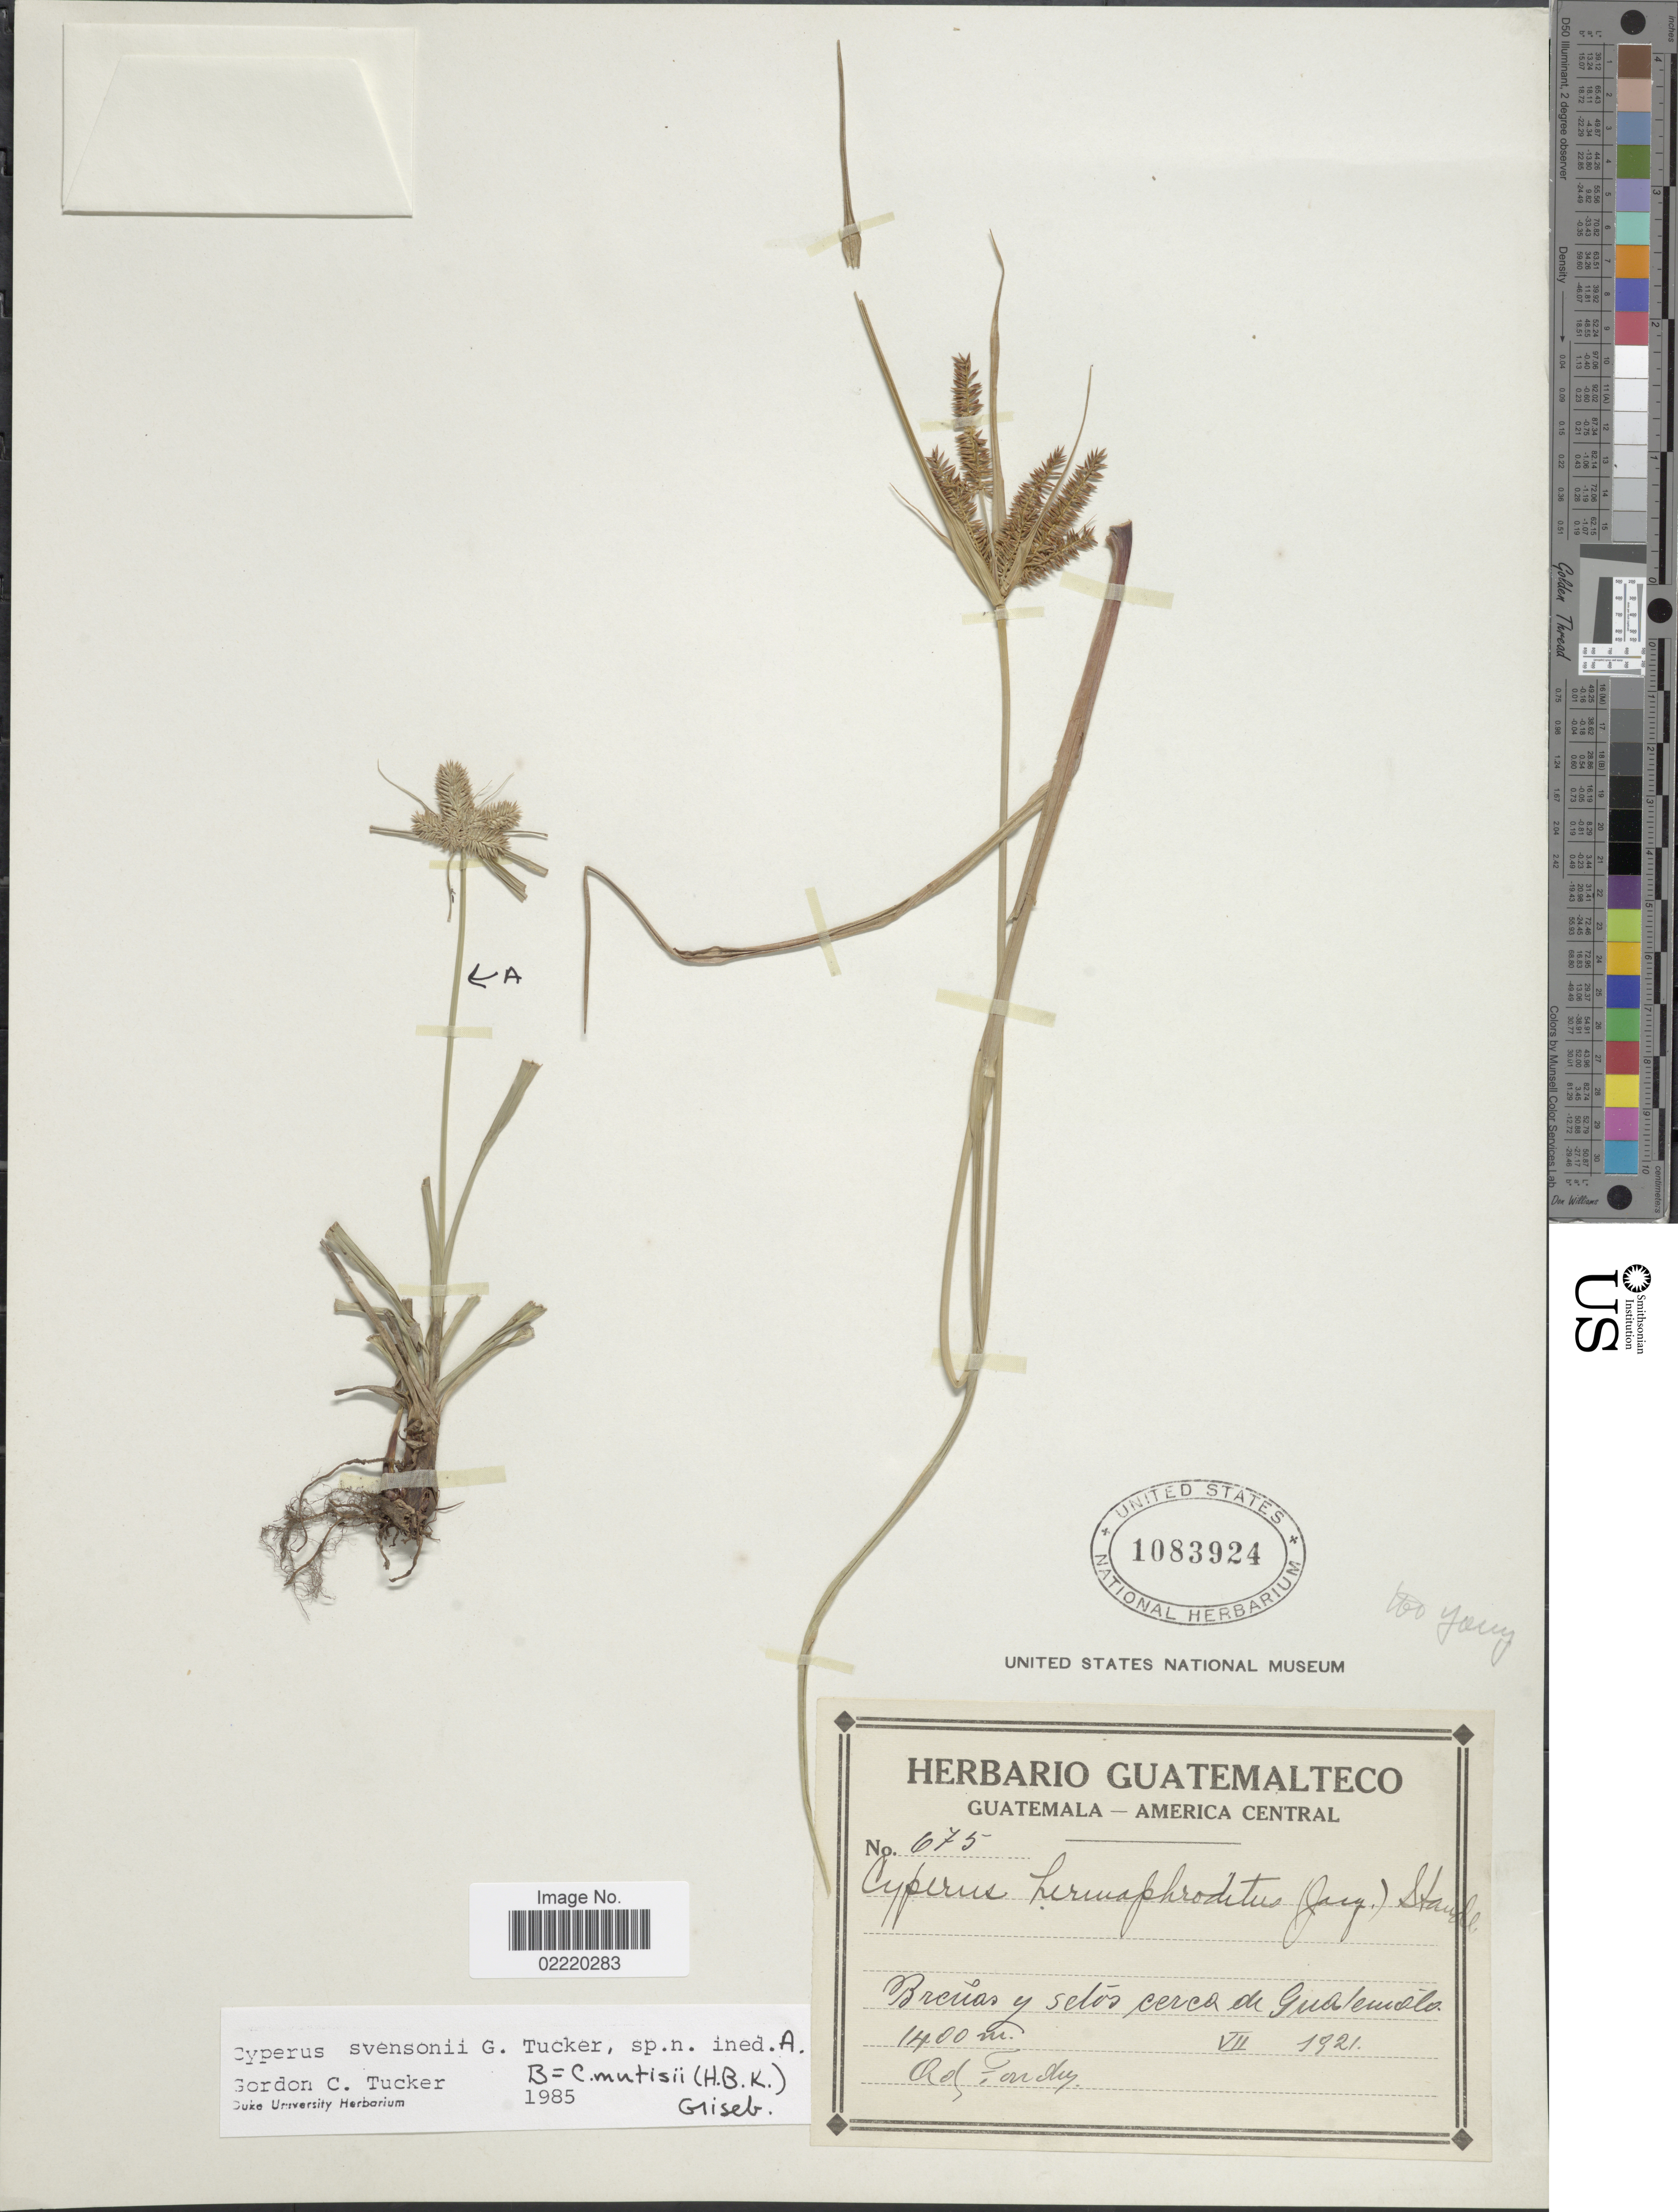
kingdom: Plantae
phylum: Tracheophyta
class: Liliopsida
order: Poales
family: Cyperaceae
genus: Cyperus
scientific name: Cyperus svensonii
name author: G.C. Tucker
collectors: A. Tonduz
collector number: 675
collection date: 1921-07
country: Guatemala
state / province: Guatemala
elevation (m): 1400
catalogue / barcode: US 1083924